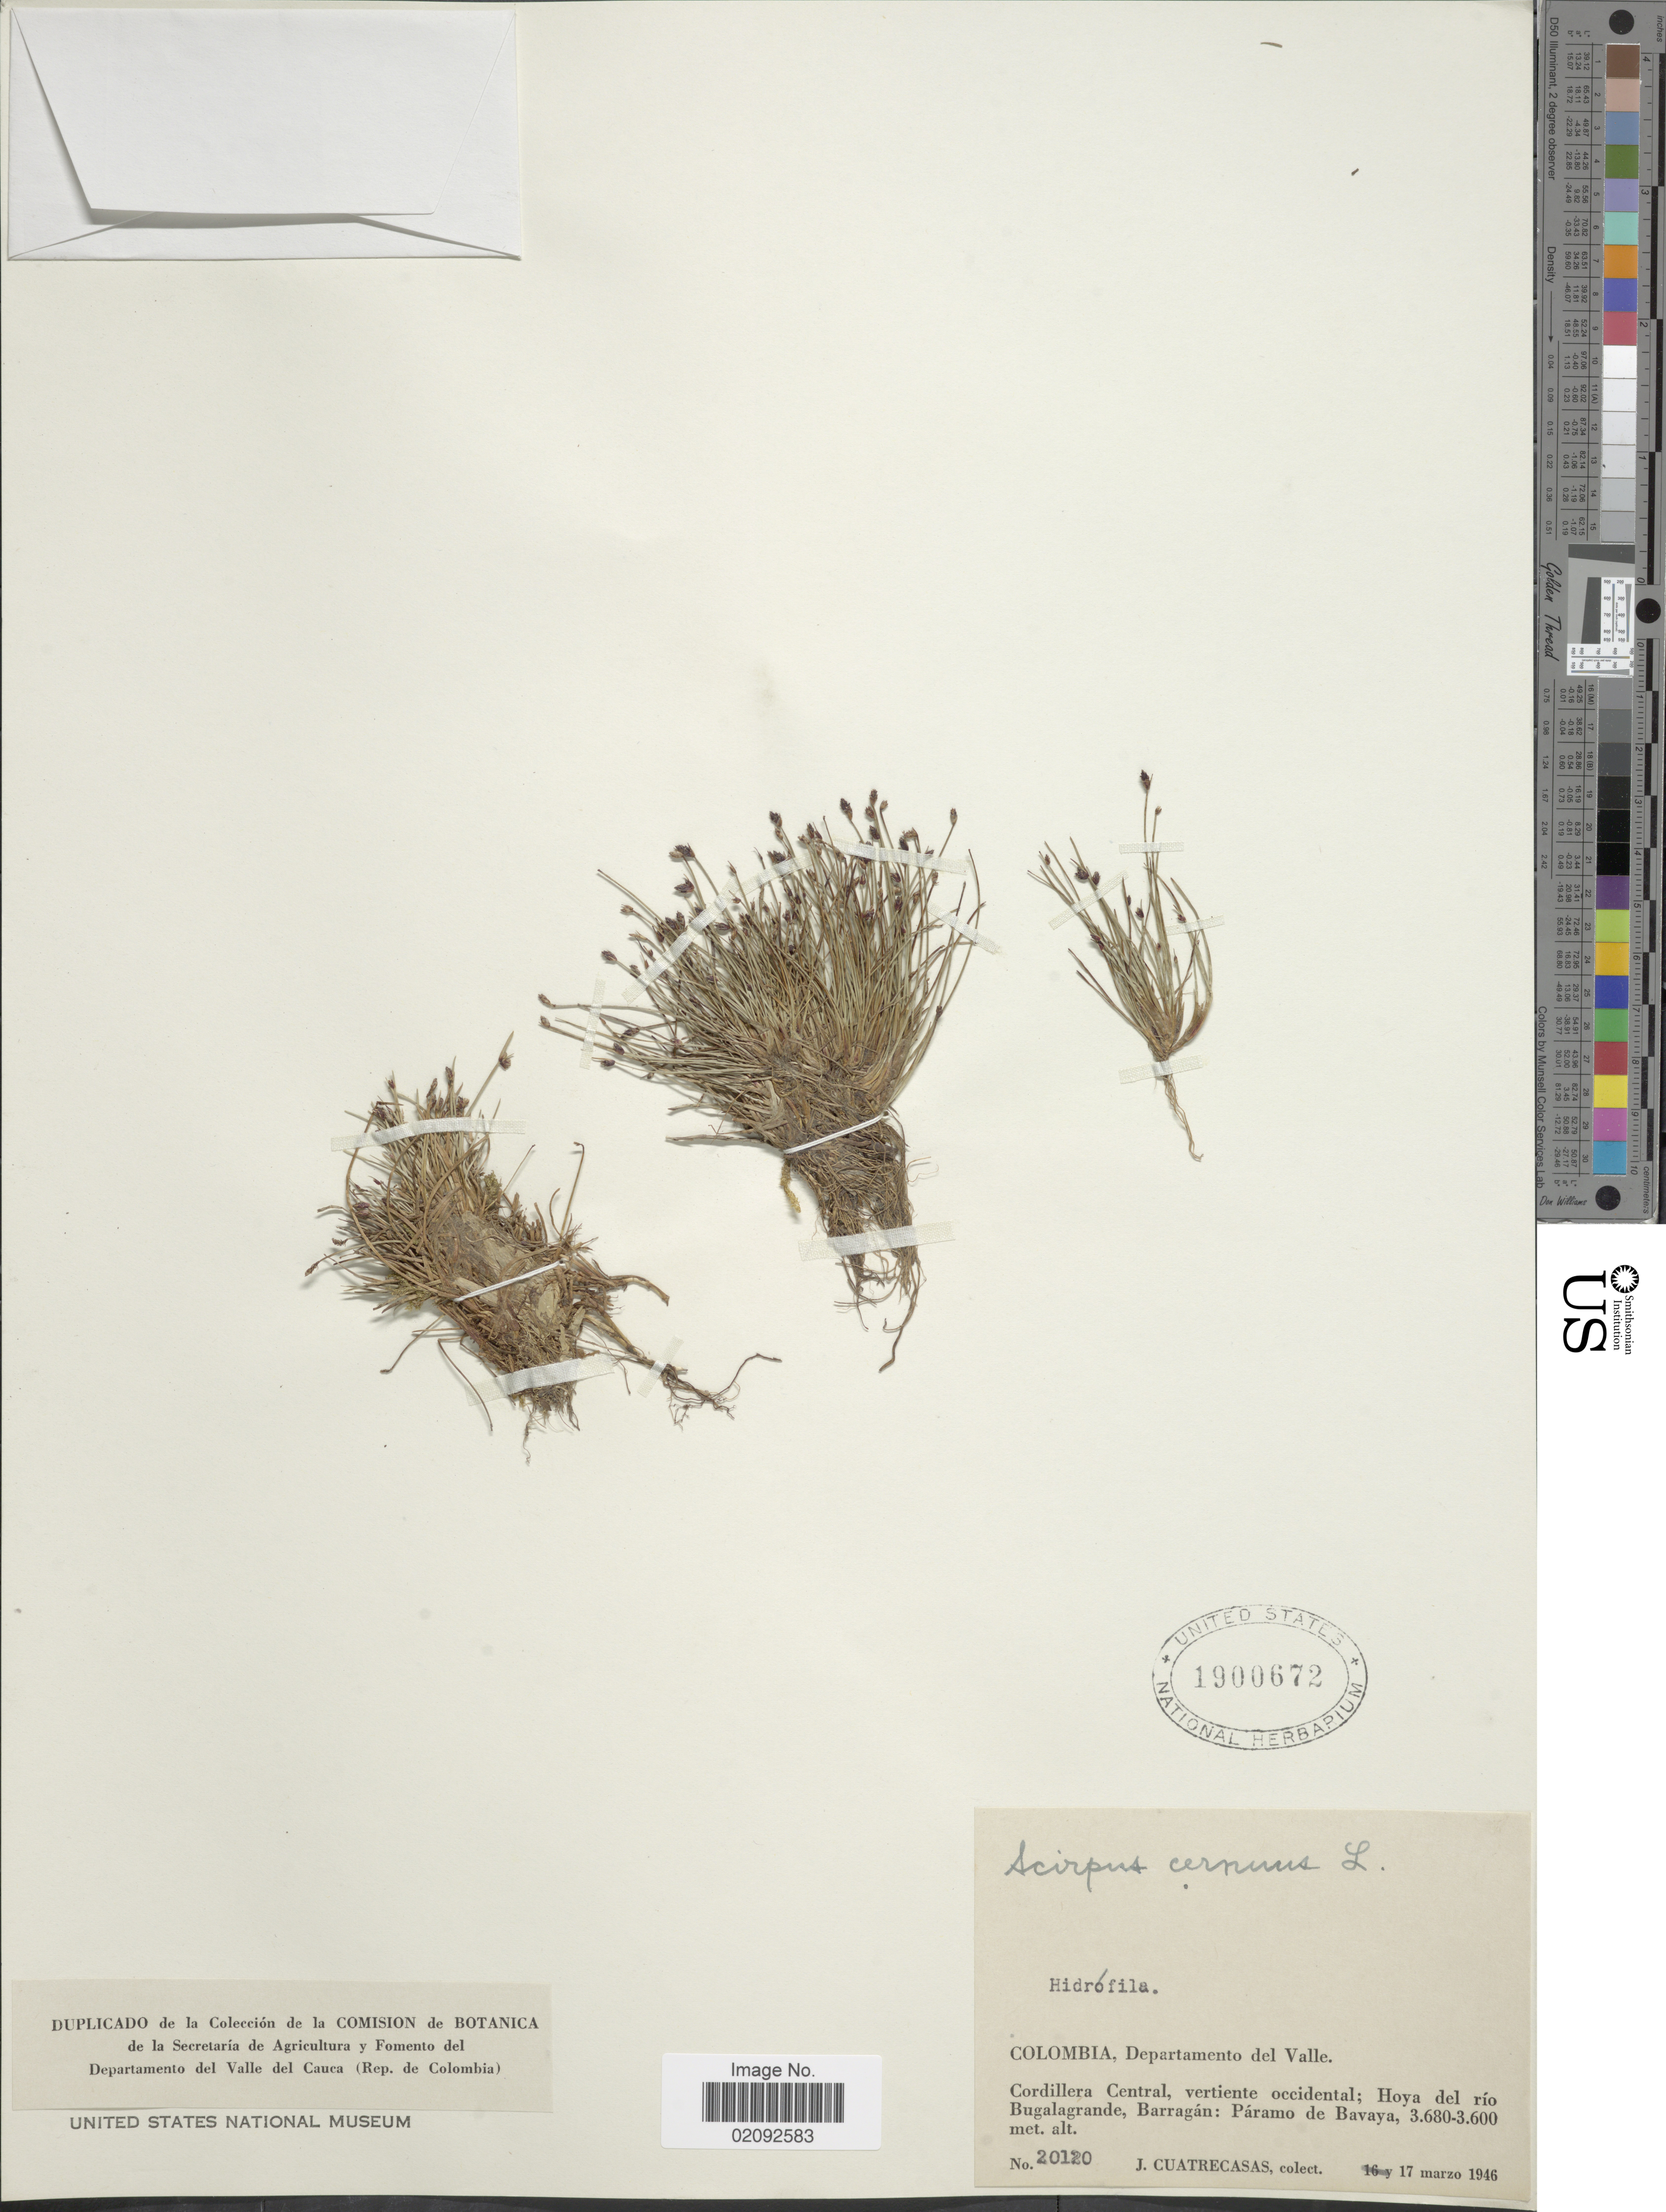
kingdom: Plantae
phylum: Tracheophyta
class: Liliopsida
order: Poales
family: Cyperaceae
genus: Isolepis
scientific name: Isolepis cernua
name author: (Vahl) Roem. & Schult.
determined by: Strong, Mark T., (BOT), Smithsonian Institution - National Museum of Natural History (UNITED STATES)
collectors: J. Cuatrecasas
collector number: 20120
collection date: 1946-03-17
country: Colombia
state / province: Valle del Cauca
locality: Departamento del Valle, Cordillera Central; vertiente occidental; Hoya del rio Bugalagrande, Barragan: Paramo de Bavaya.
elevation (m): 3600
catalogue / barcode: US 1900672